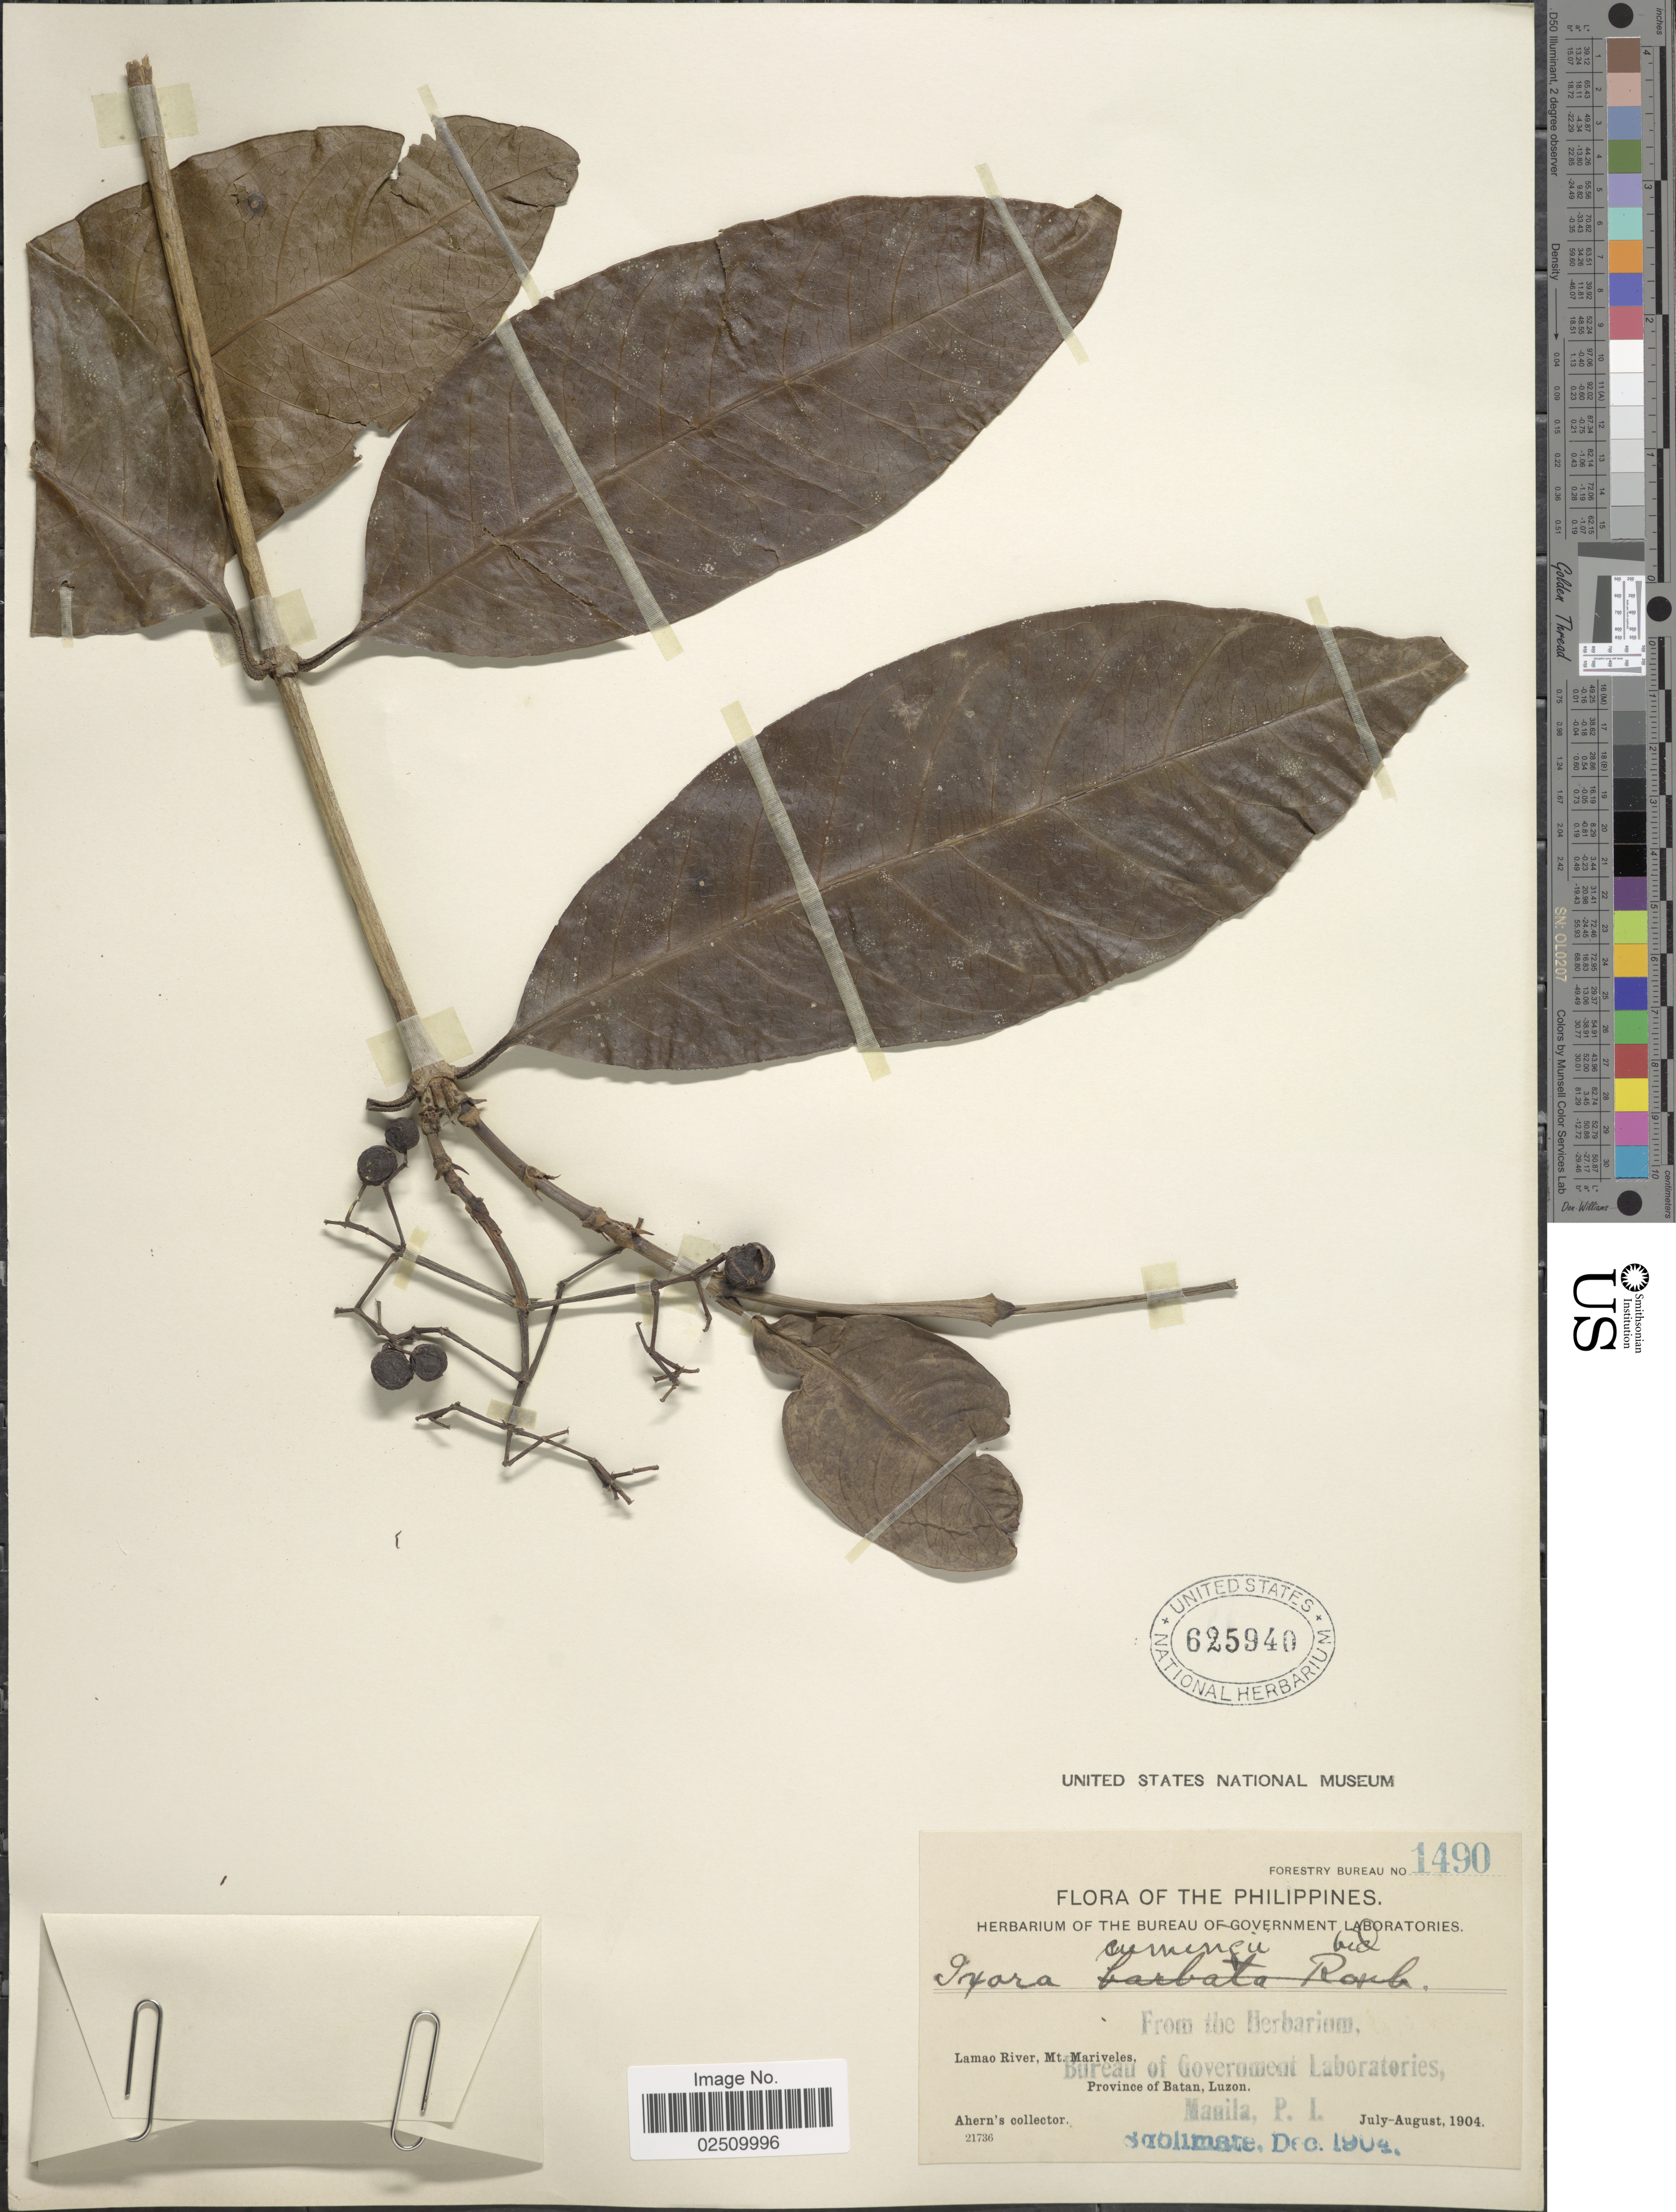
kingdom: Plantae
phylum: Tracheophyta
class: Magnoliopsida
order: Gentianales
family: Rubiaceae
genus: Ixora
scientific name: Ixora cumingiana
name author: S. Vidal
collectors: Ahern's collector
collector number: Forestry Bureau 1490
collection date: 1904-07/1904-08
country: Philippines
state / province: Cagayan Valley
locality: Lamao River, Mt. Mariveles, Province of Batan, Luzon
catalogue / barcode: US 625940